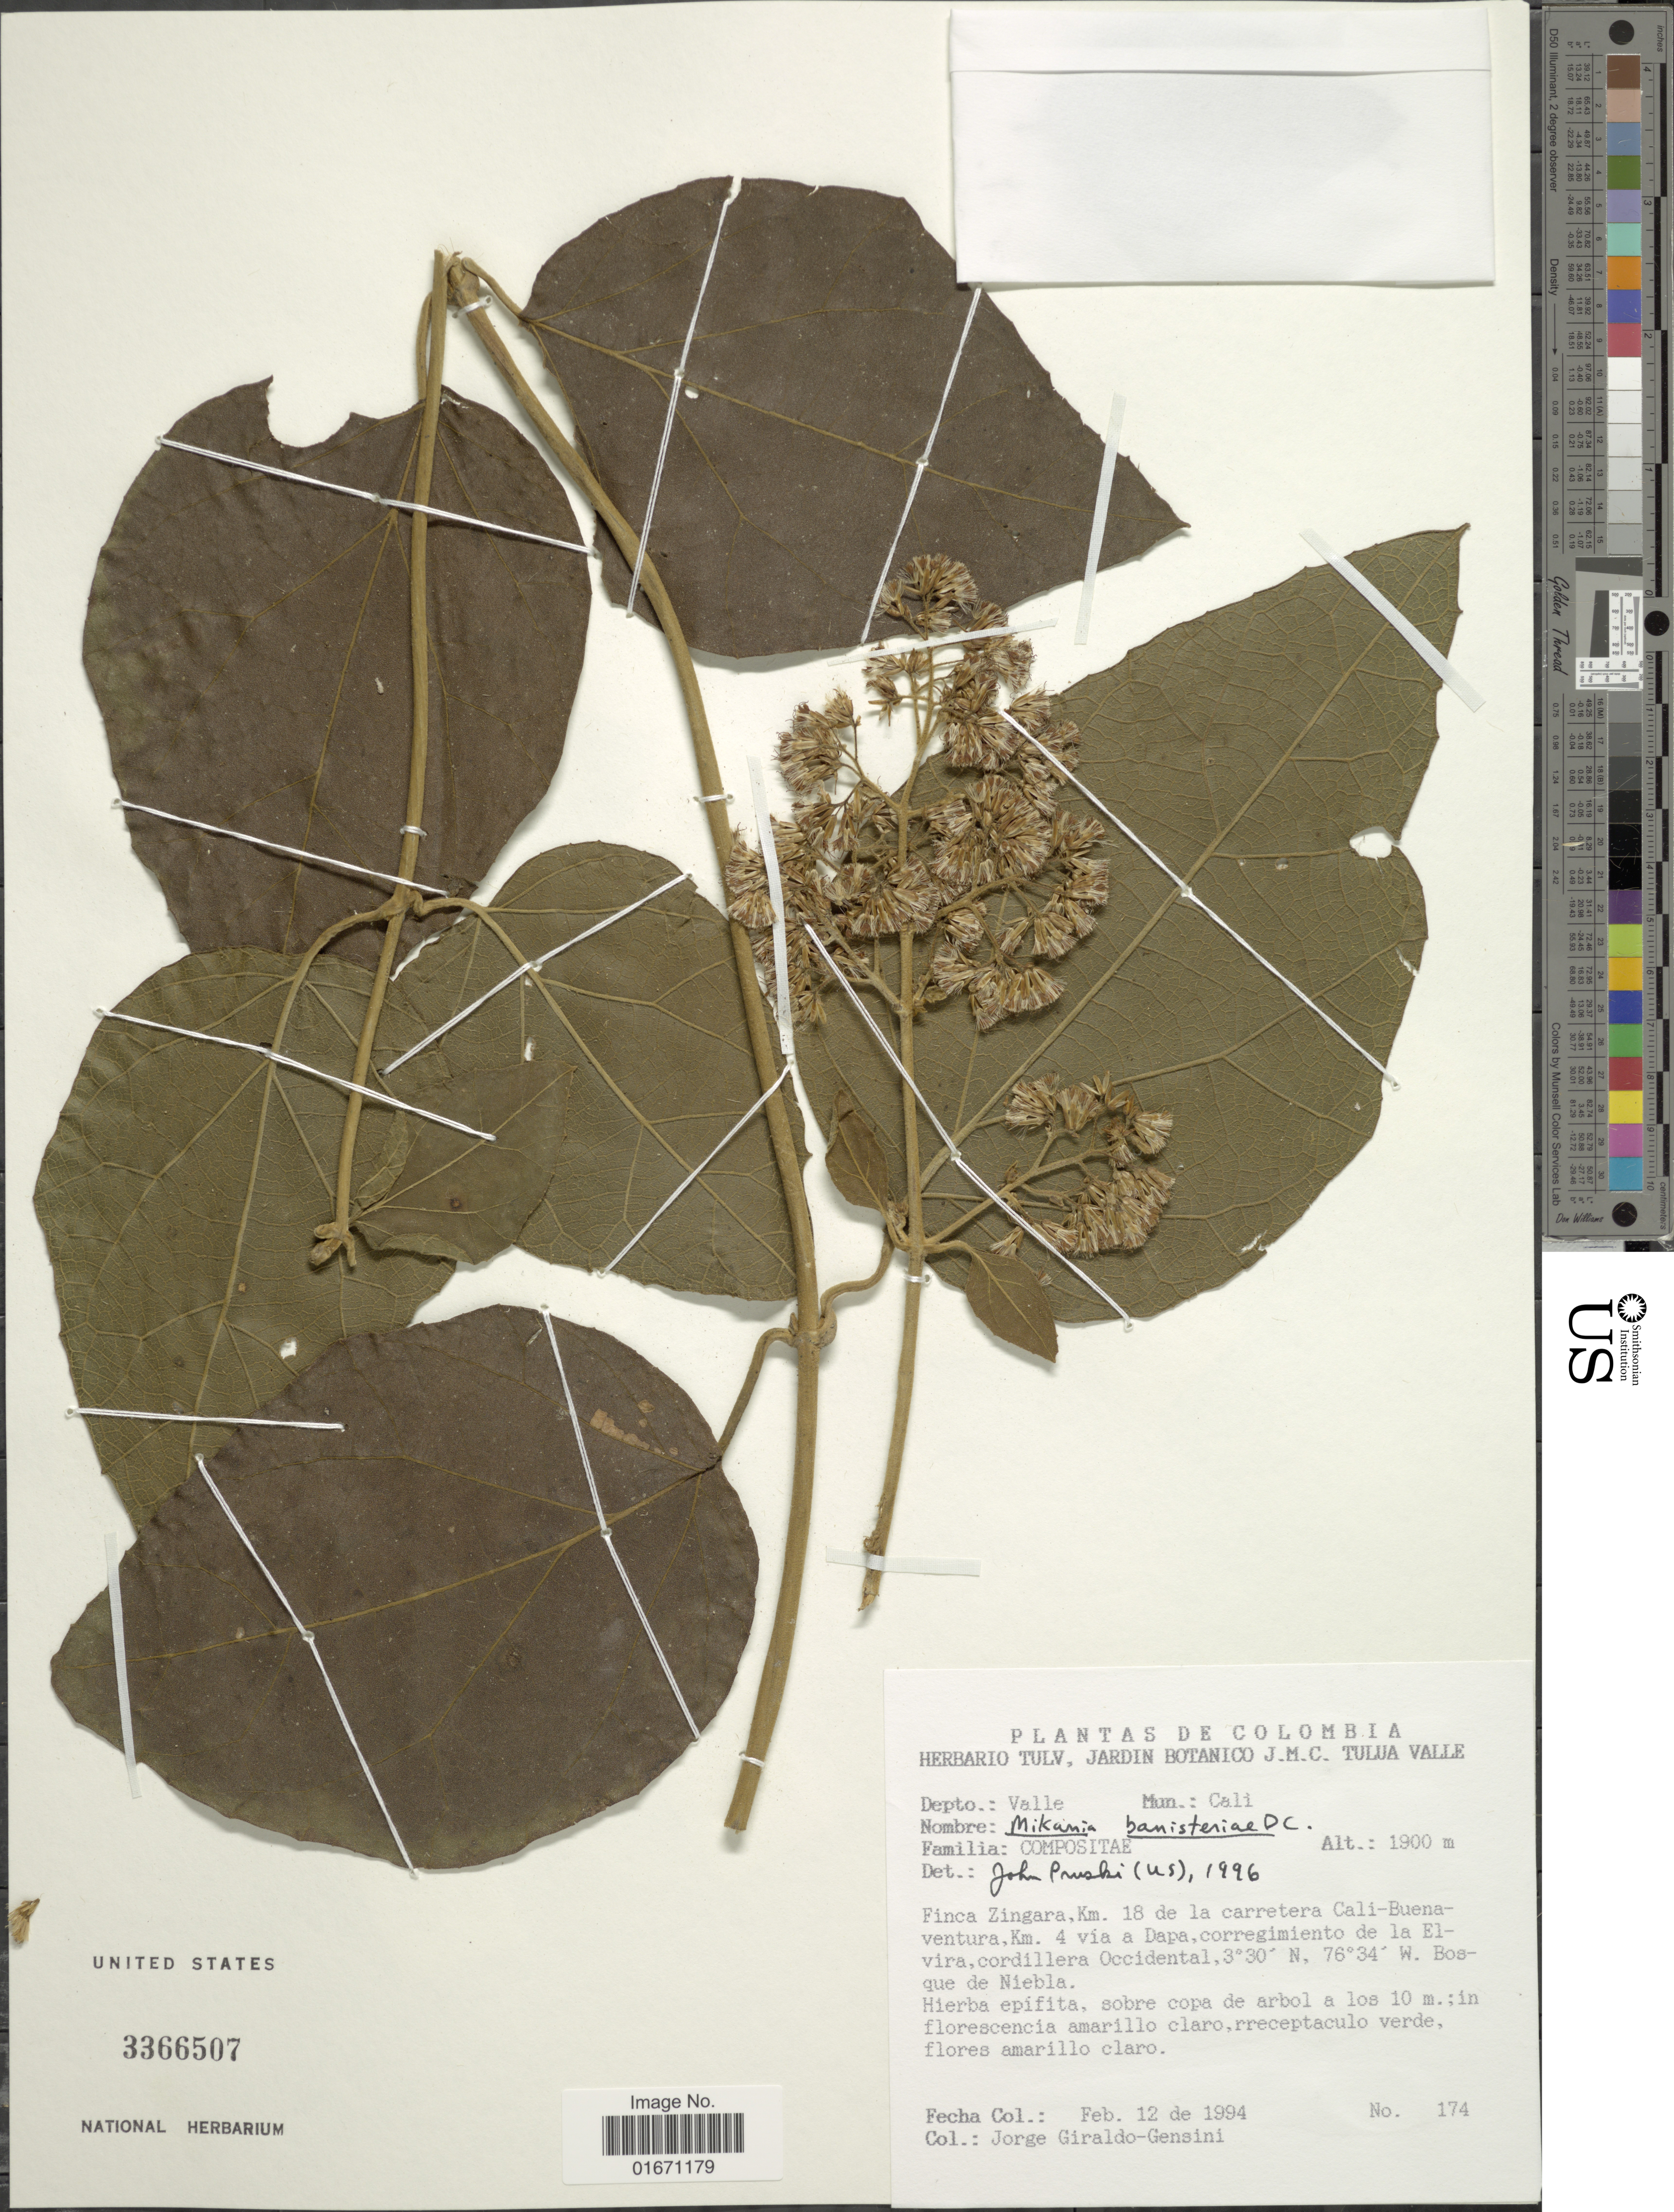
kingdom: Plantae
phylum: Tracheophyta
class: Magnoliopsida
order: Asterales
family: Asteraceae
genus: Mikania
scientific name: Mikania banisteriae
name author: DC.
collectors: J. Giraldo-Gensini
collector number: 174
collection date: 1994-02-12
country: Colombia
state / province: Valle del Cauca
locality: Depto. Valle, Mun. Cali, Finca Zingara, km 18 de la carretera Cali-Buena-ventura, km 4 via a Dapa, corregimiento de la Elvira, cordillera Occidental, Bosque de Niebla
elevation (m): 1900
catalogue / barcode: US 3366507